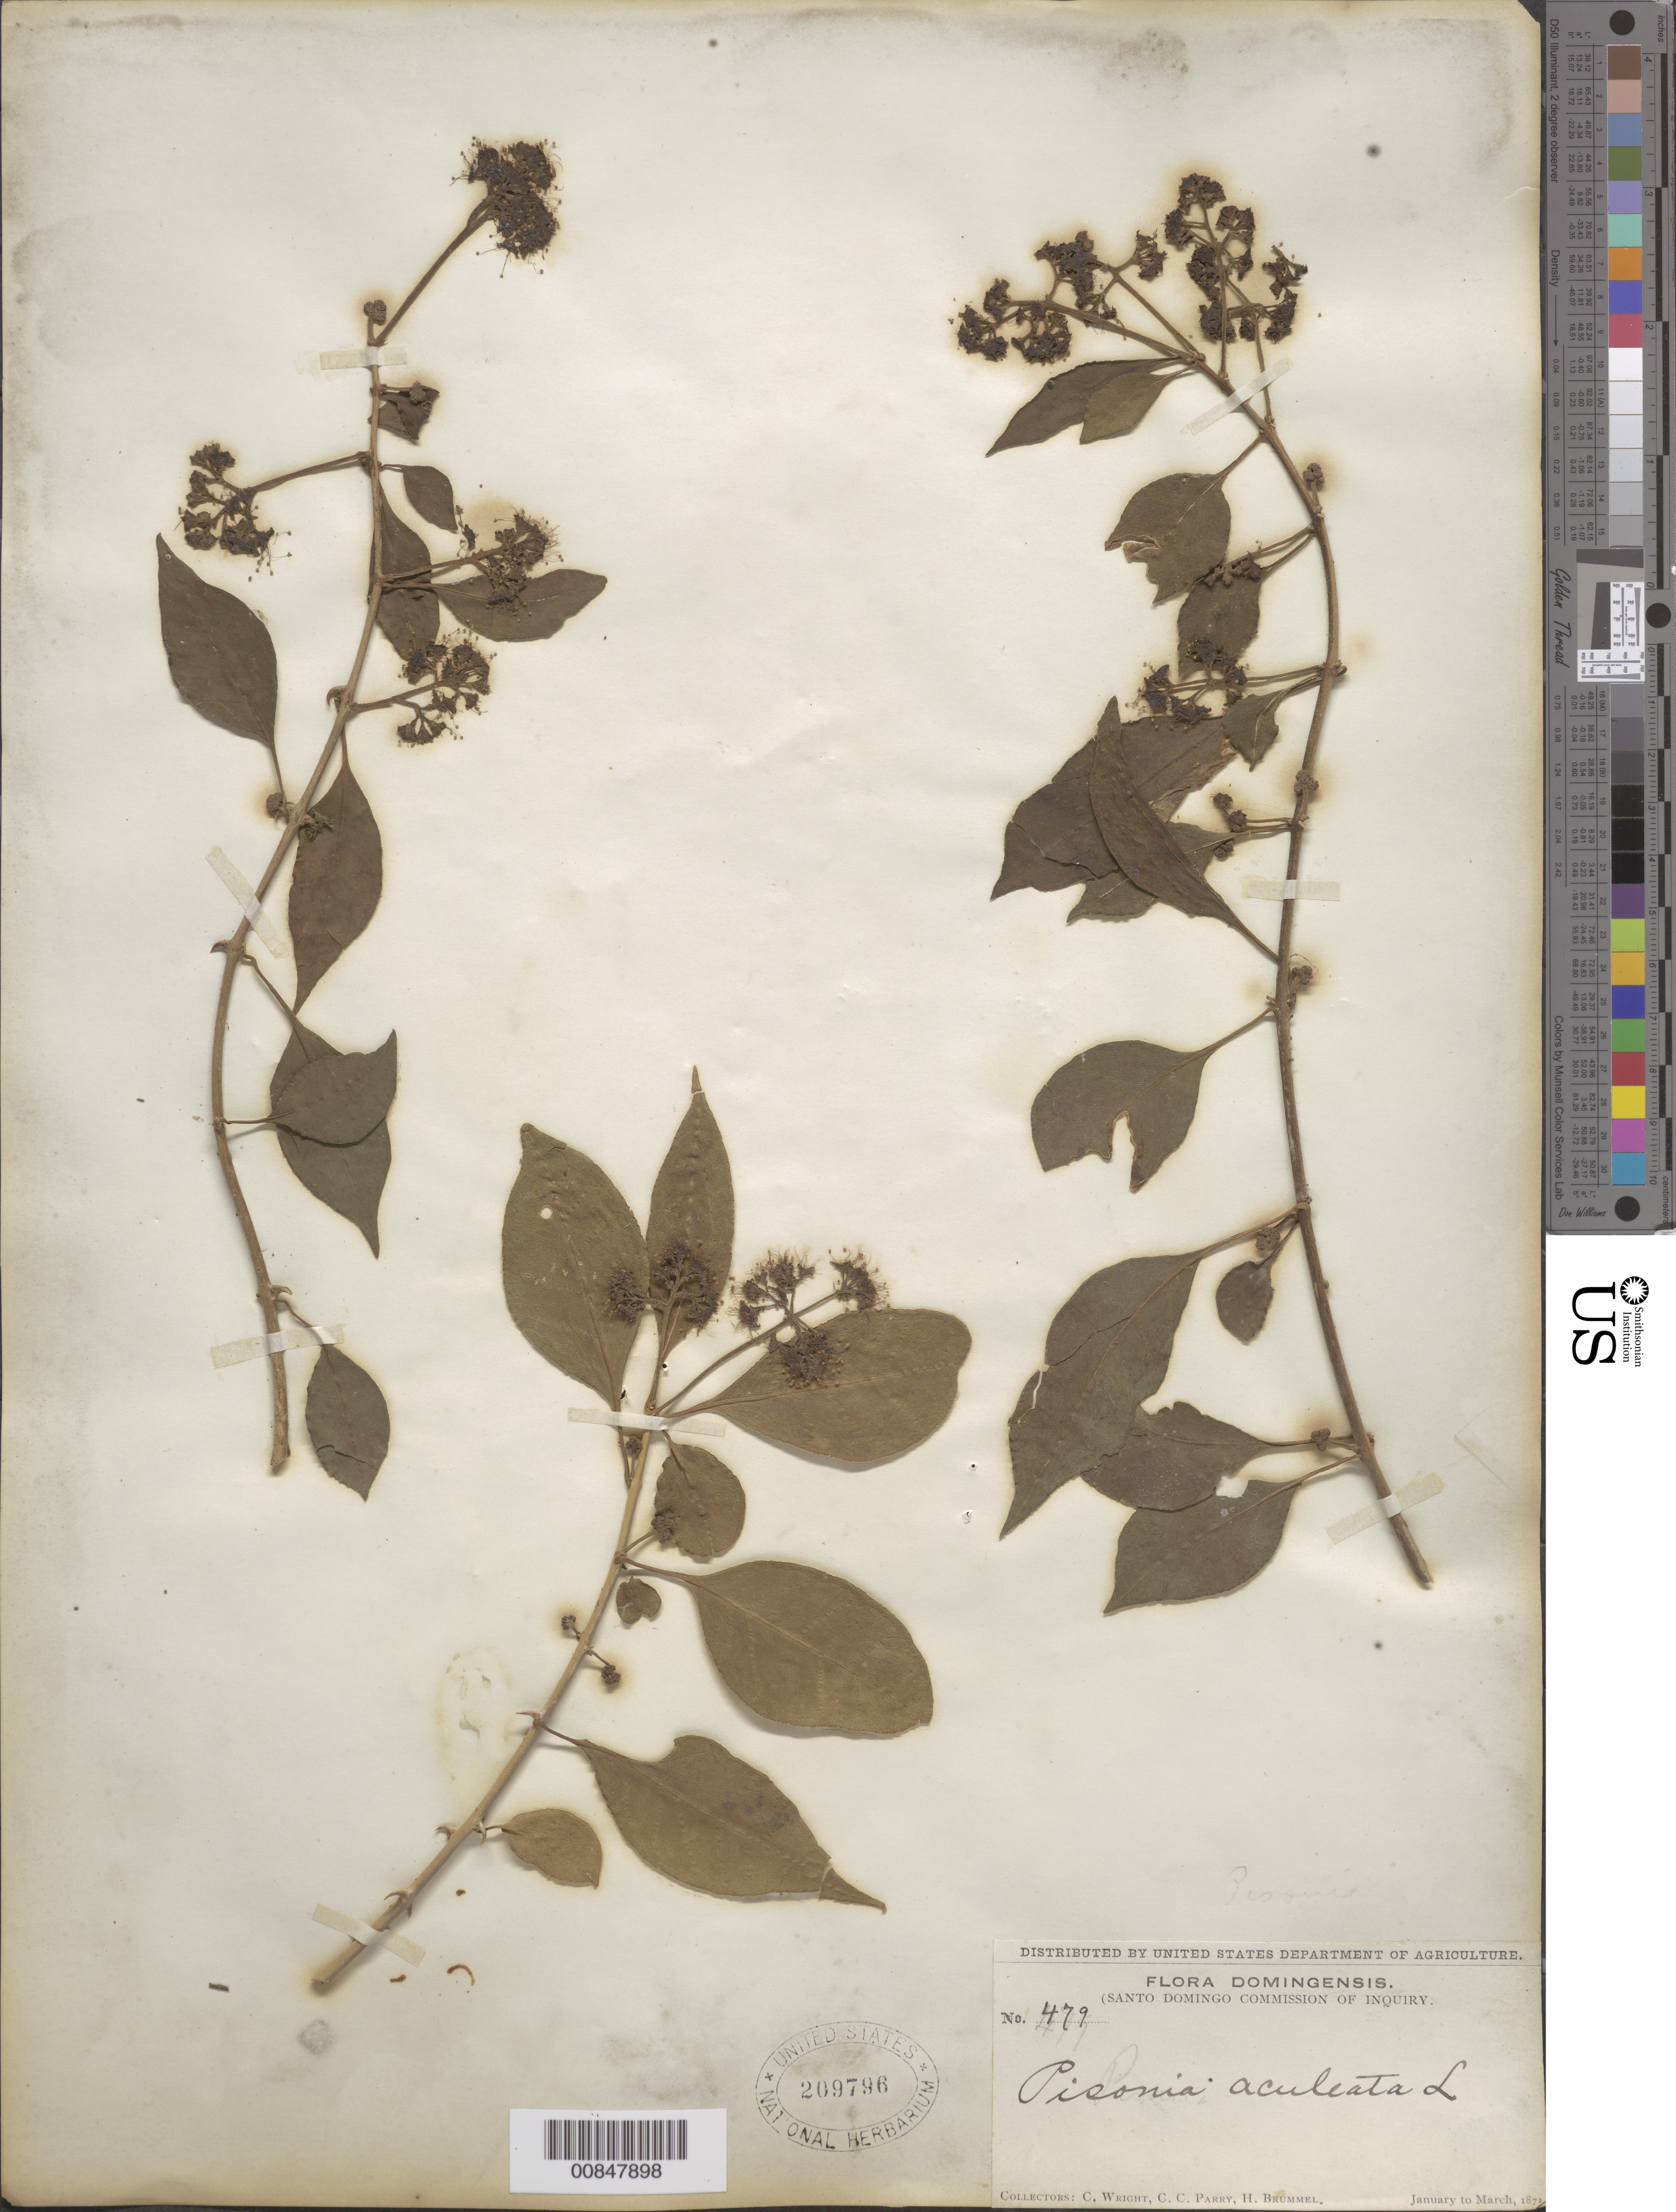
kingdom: Plantae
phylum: Tracheophyta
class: Magnoliopsida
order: Caryophyllales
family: Nyctaginaceae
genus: Pisonia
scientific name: Pisonia aculeata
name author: L.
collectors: C. Wright, C. C. Parry & H. Brummel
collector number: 479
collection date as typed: Jan 1871 to -- Mar 1871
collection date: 1871-01/1871-03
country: Dominican Republic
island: Hispaniola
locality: Dominican Republic.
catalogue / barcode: US 209796